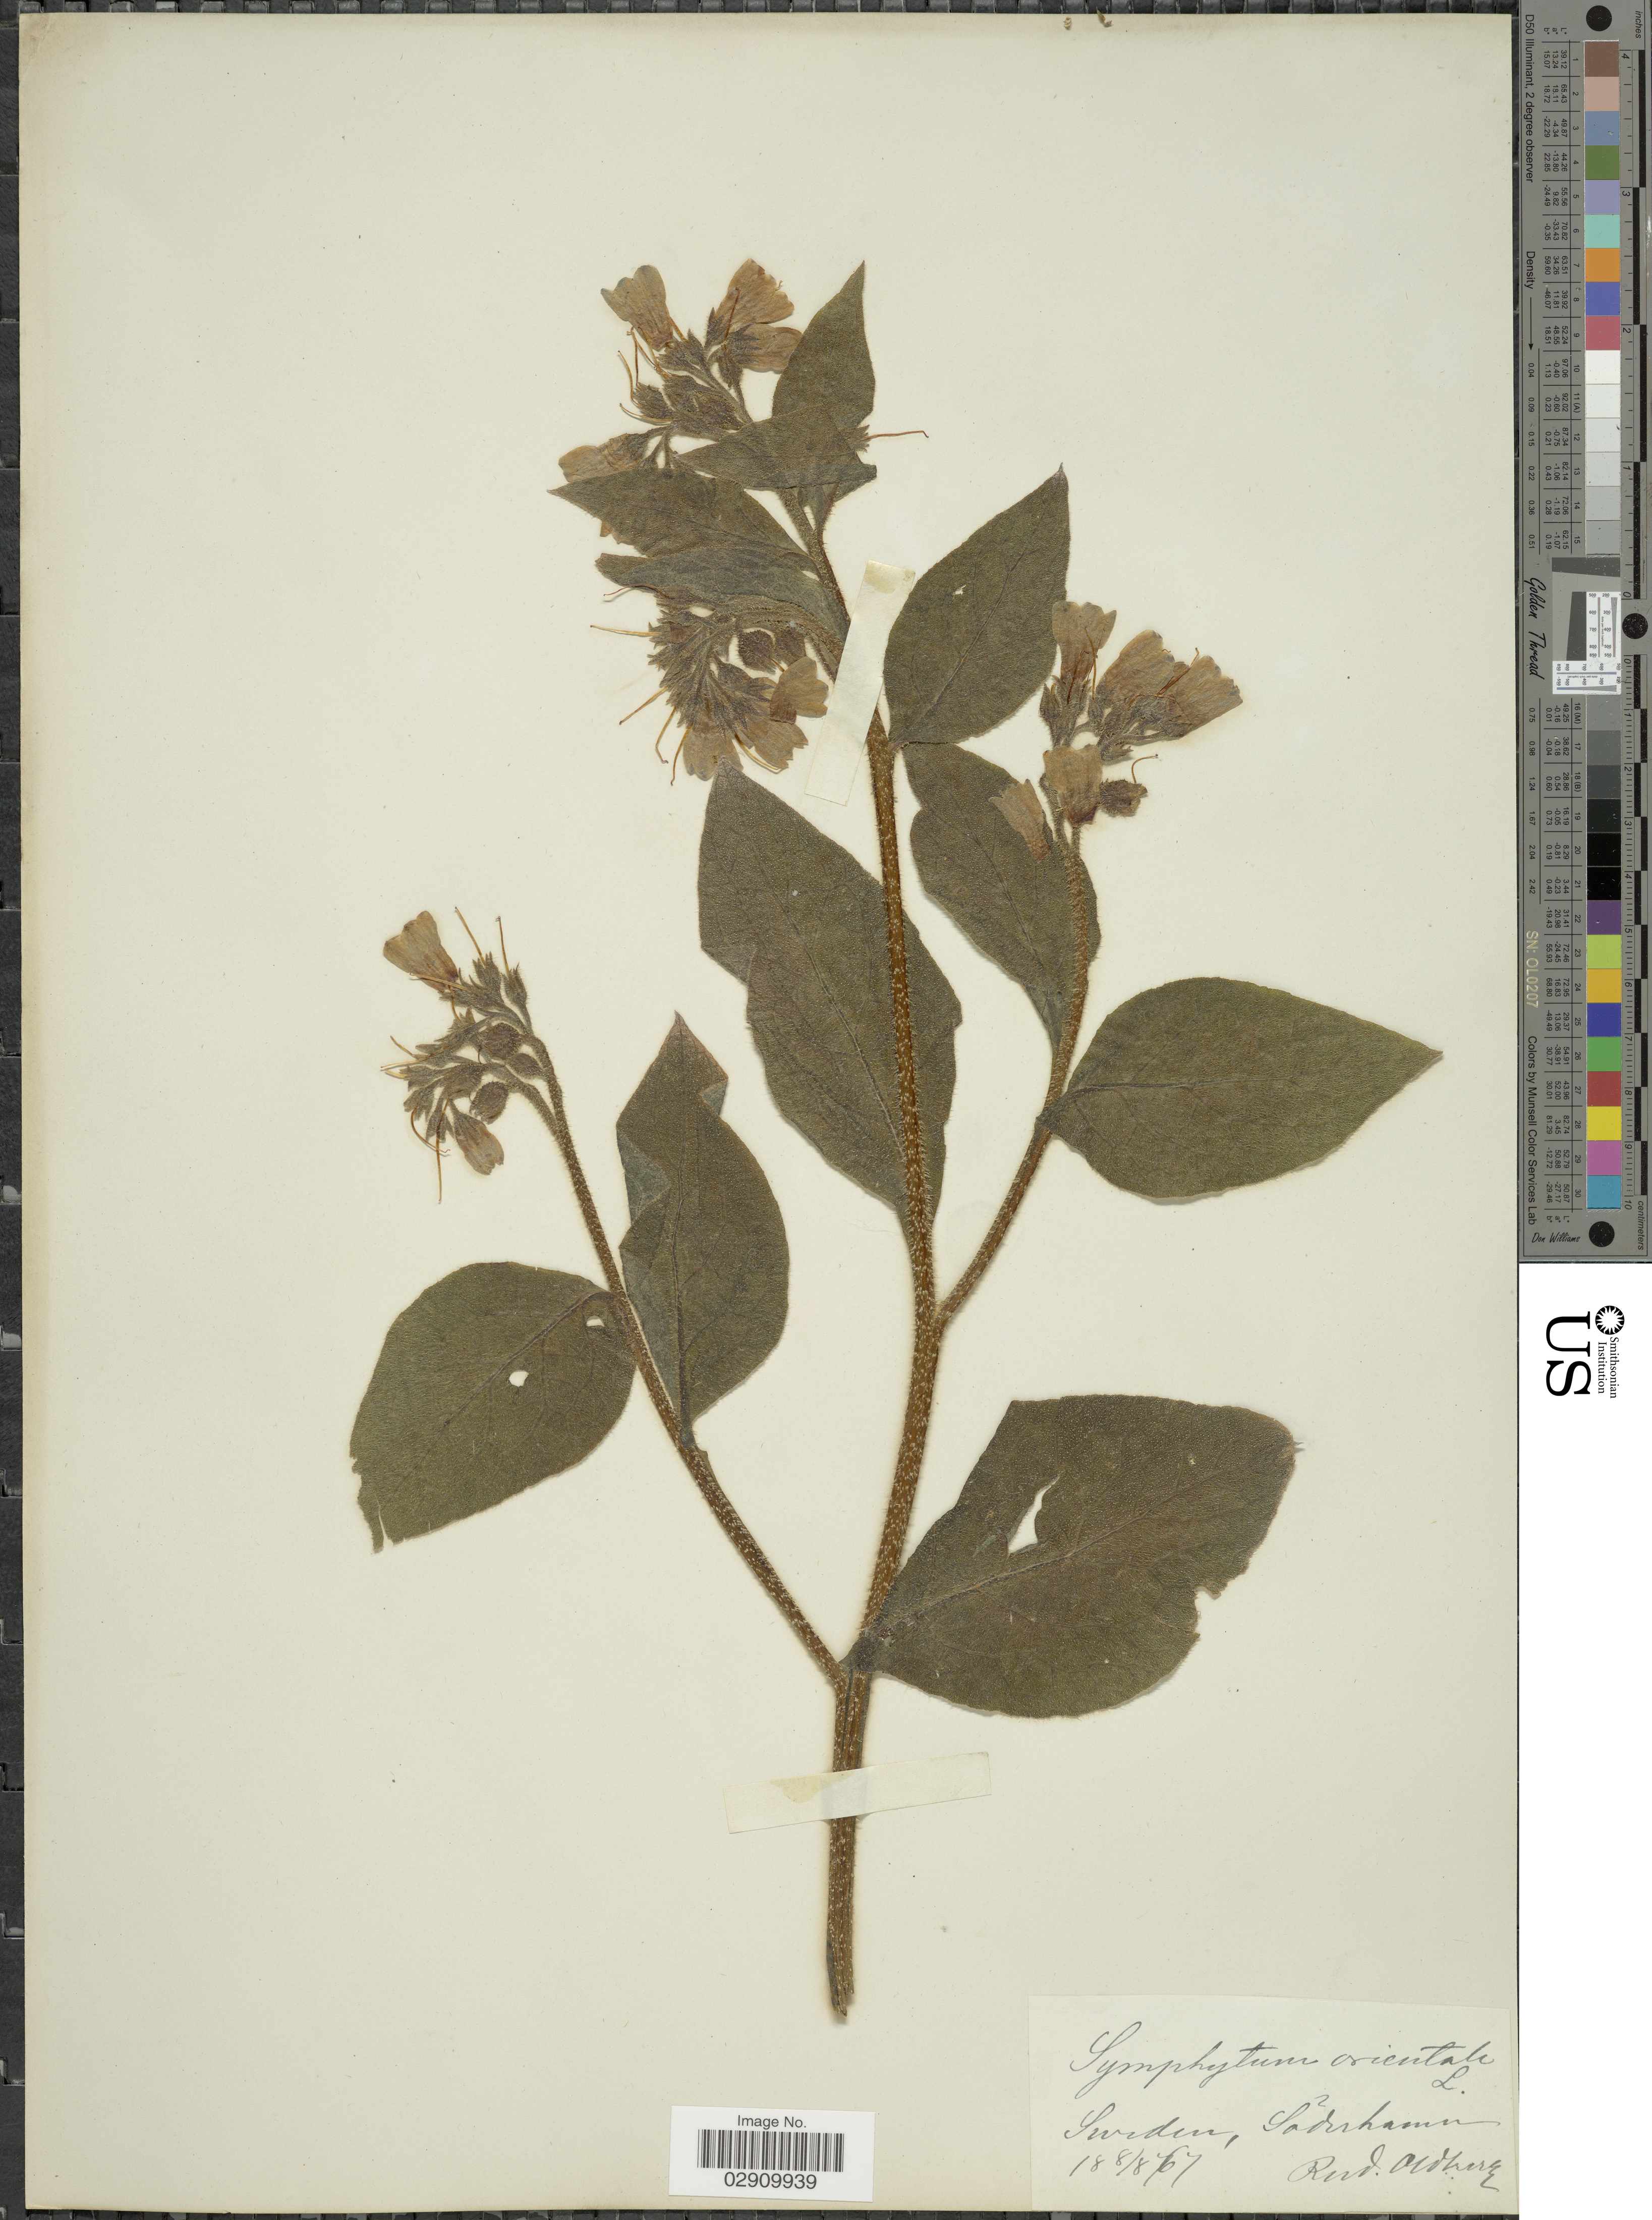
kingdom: Plantae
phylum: Tracheophyta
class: Magnoliopsida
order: Boraginales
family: Boraginaceae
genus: Symphytum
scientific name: Symphytum orientale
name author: L.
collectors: R. Oldberg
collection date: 1867-08-08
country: Sweden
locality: Söderhamn.